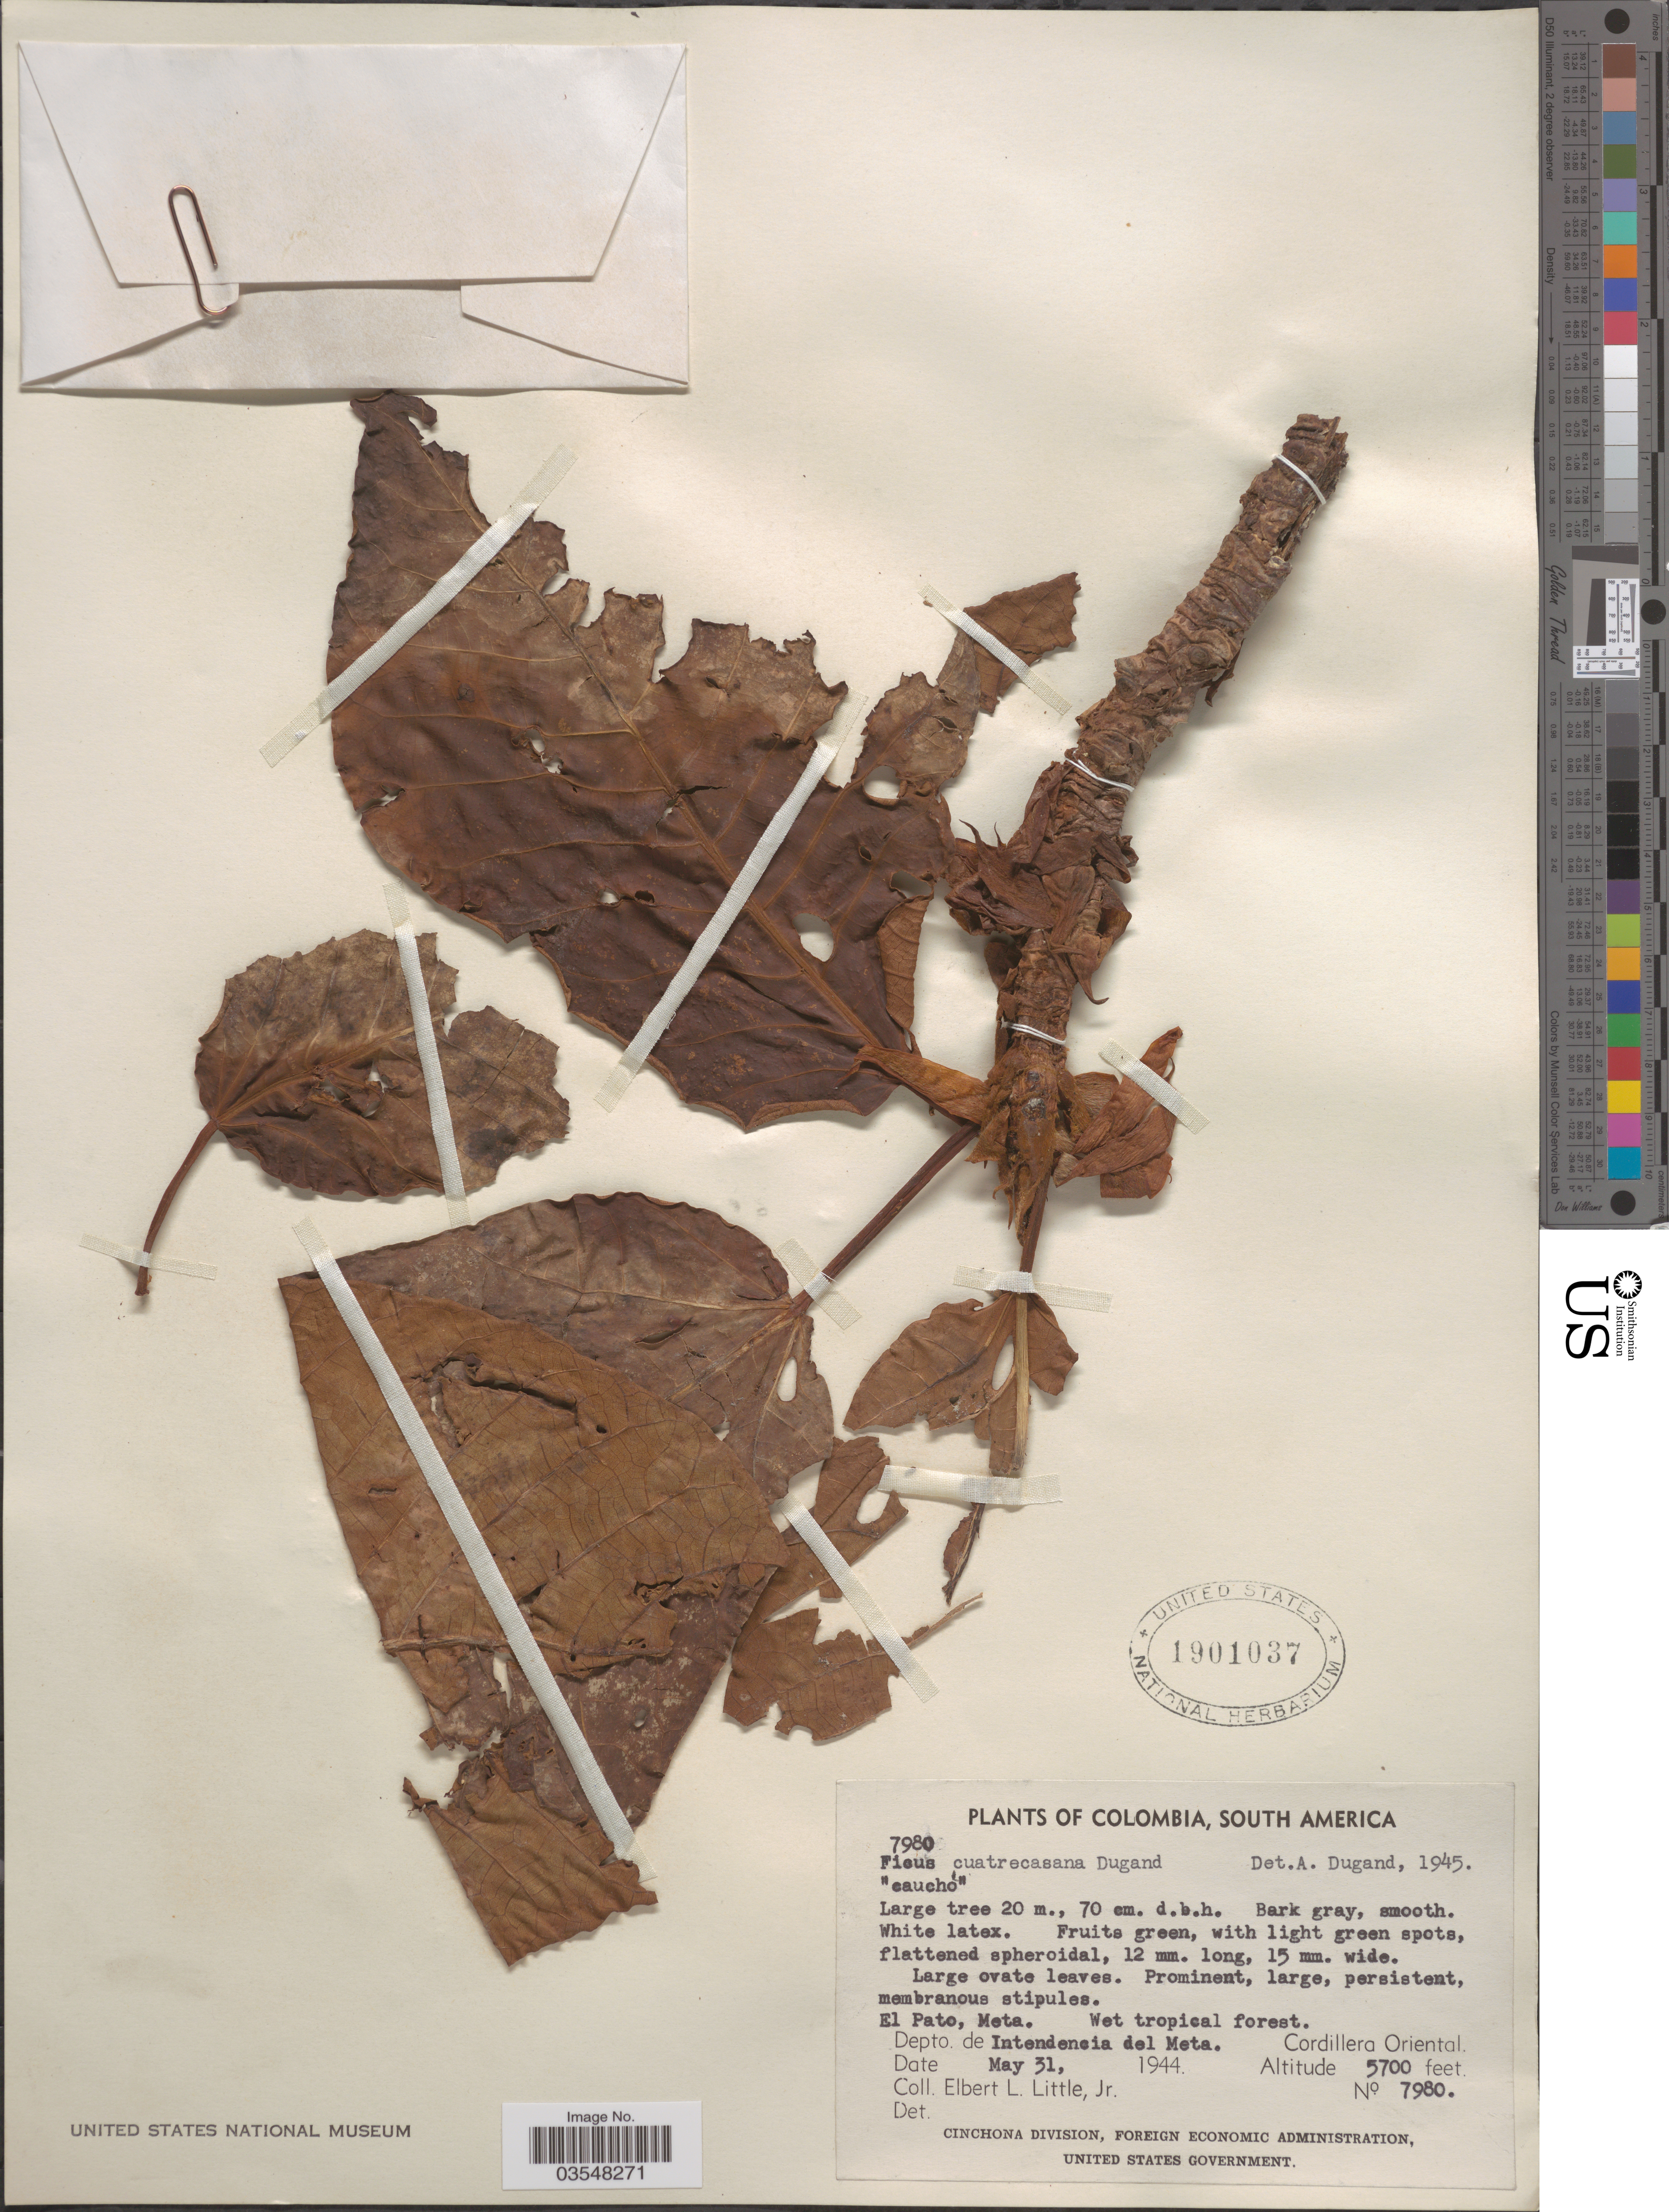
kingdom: Plantae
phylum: Tracheophyta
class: Magnoliopsida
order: Rosales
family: Moraceae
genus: Ficus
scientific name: Ficus cuatrecasasiana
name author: Dugand G.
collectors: E. L. Little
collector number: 7980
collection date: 1944-05-31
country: Colombia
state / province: Meta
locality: El Pato. Depto. de Intendencia del Meta. Cordillera Oriental.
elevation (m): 1737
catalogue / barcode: US 1901037